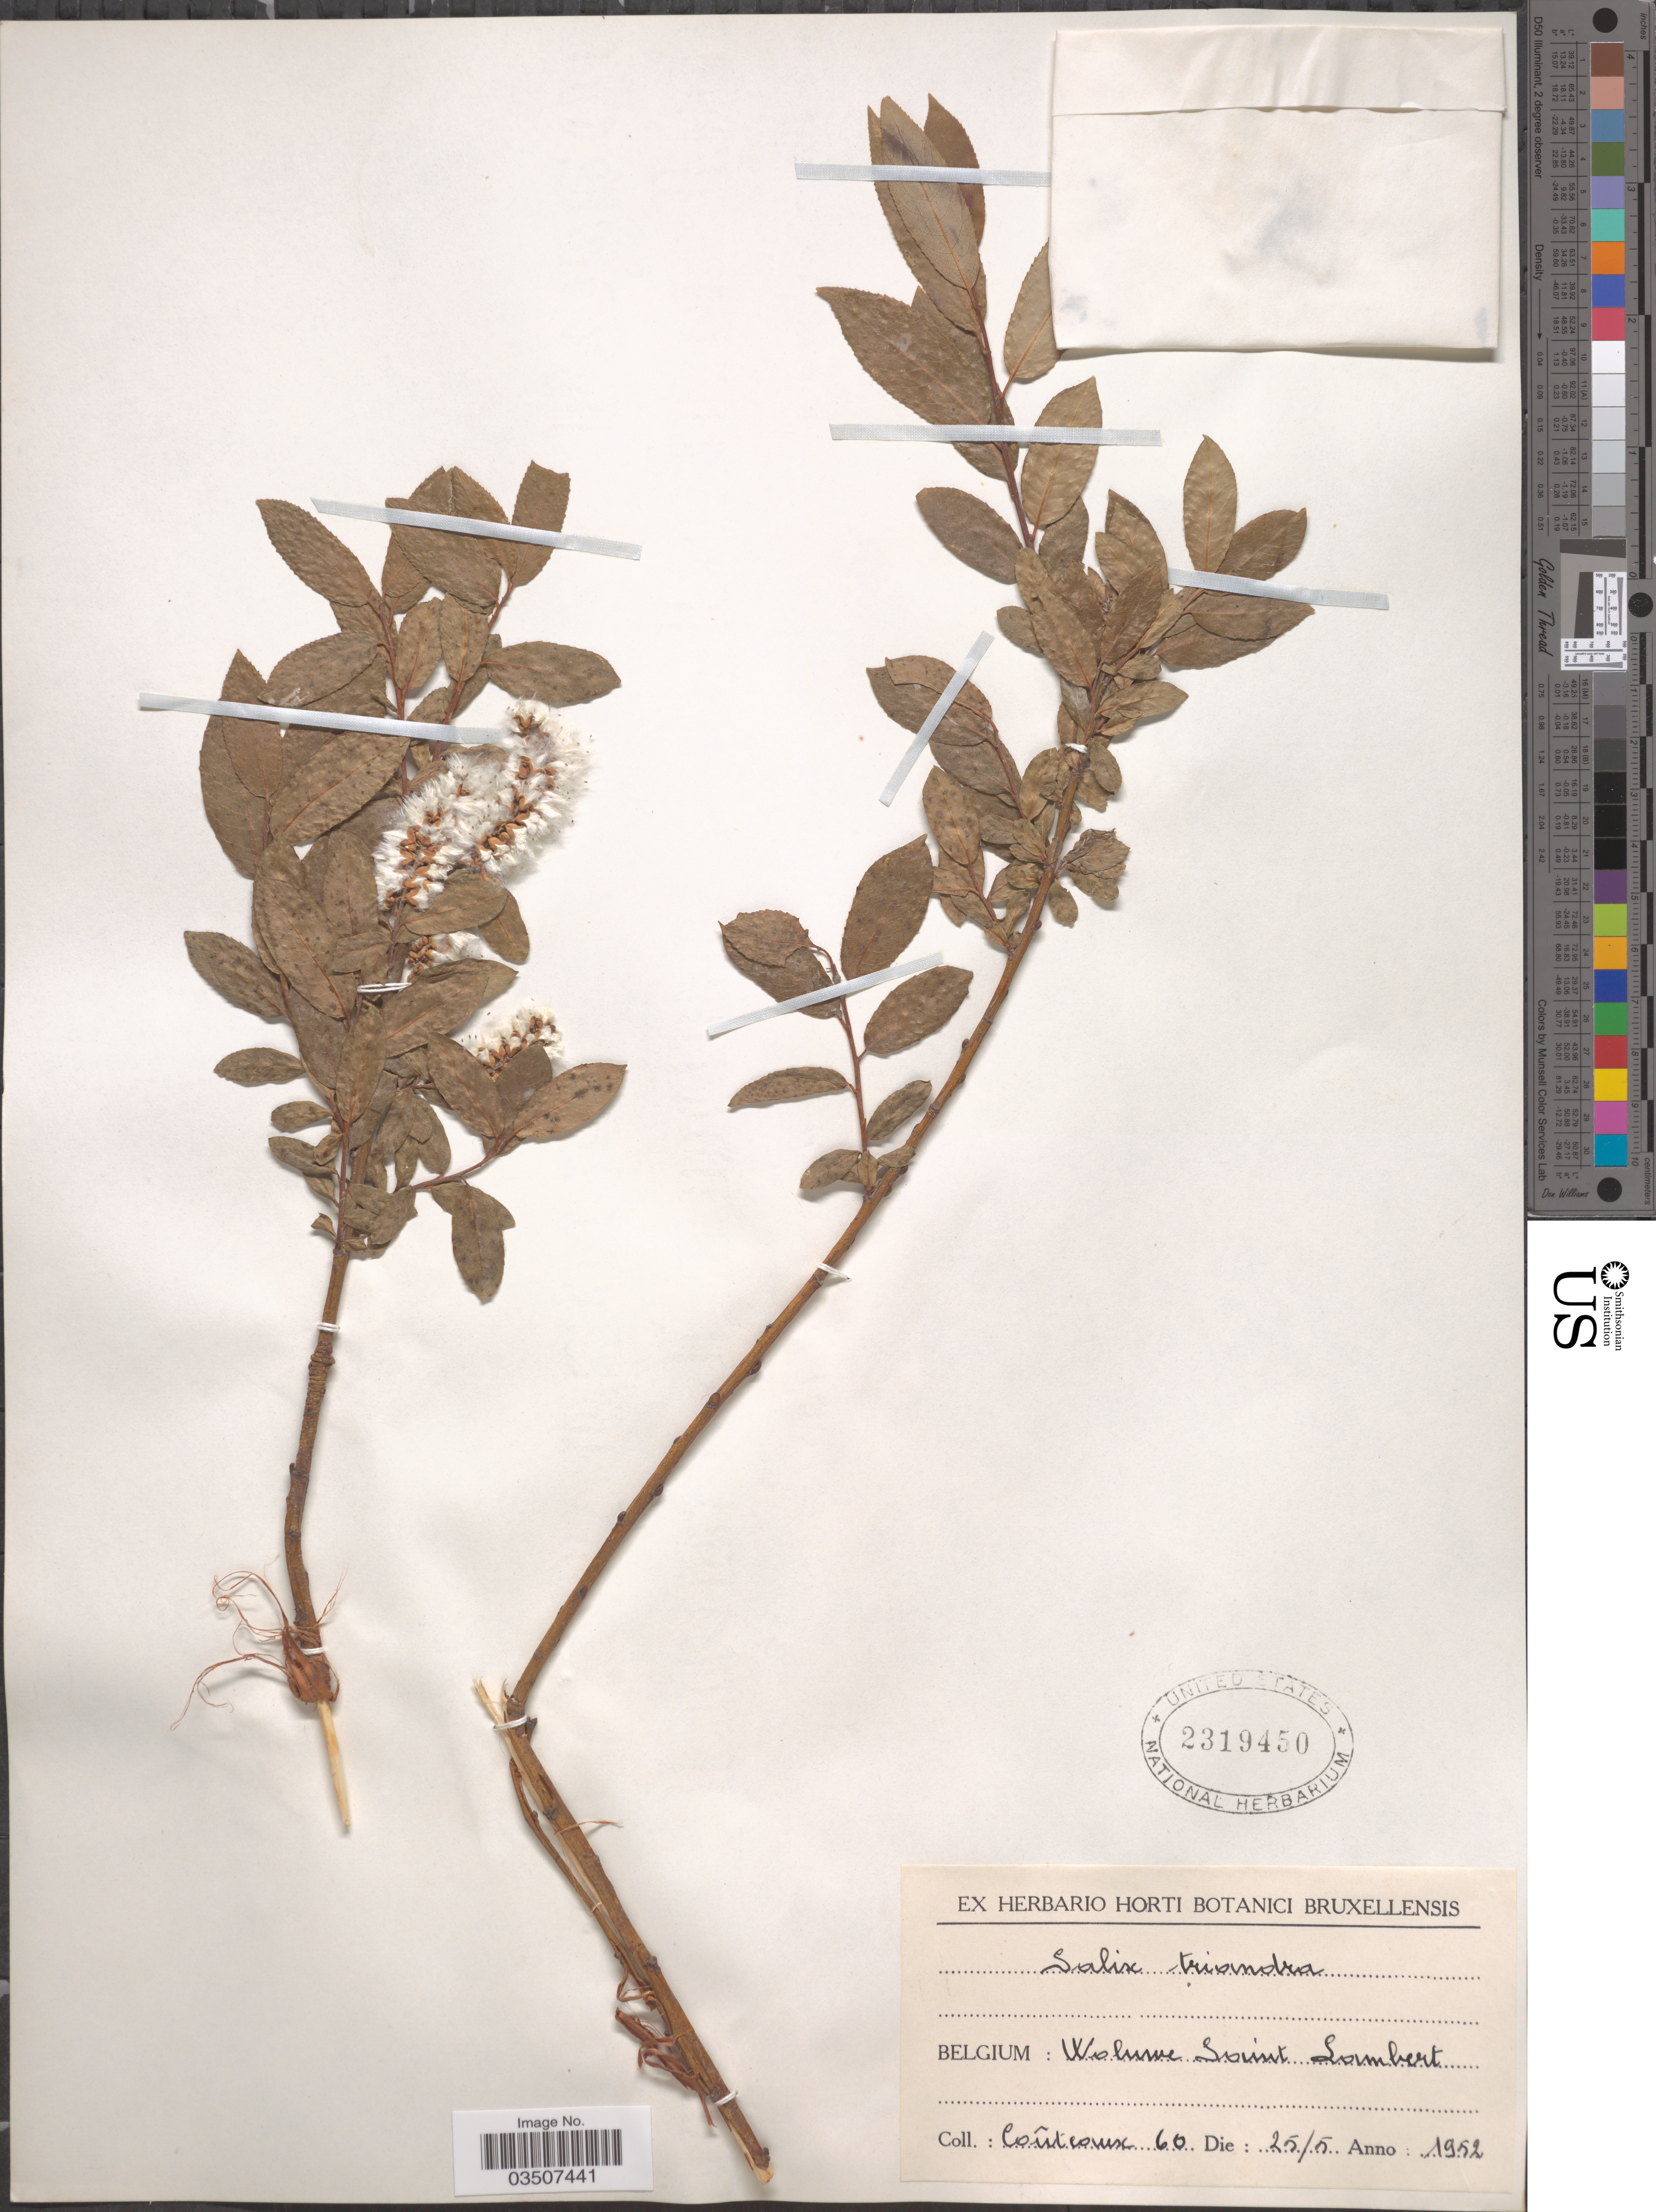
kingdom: Plantae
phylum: Tracheophyta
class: Magnoliopsida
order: Malpighiales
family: Salicaceae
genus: Salix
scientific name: Salix triandra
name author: L.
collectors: -. Couteaux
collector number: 60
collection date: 1952-05-25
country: Belgium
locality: Woluwe Saint Lambert.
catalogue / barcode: US 2319450